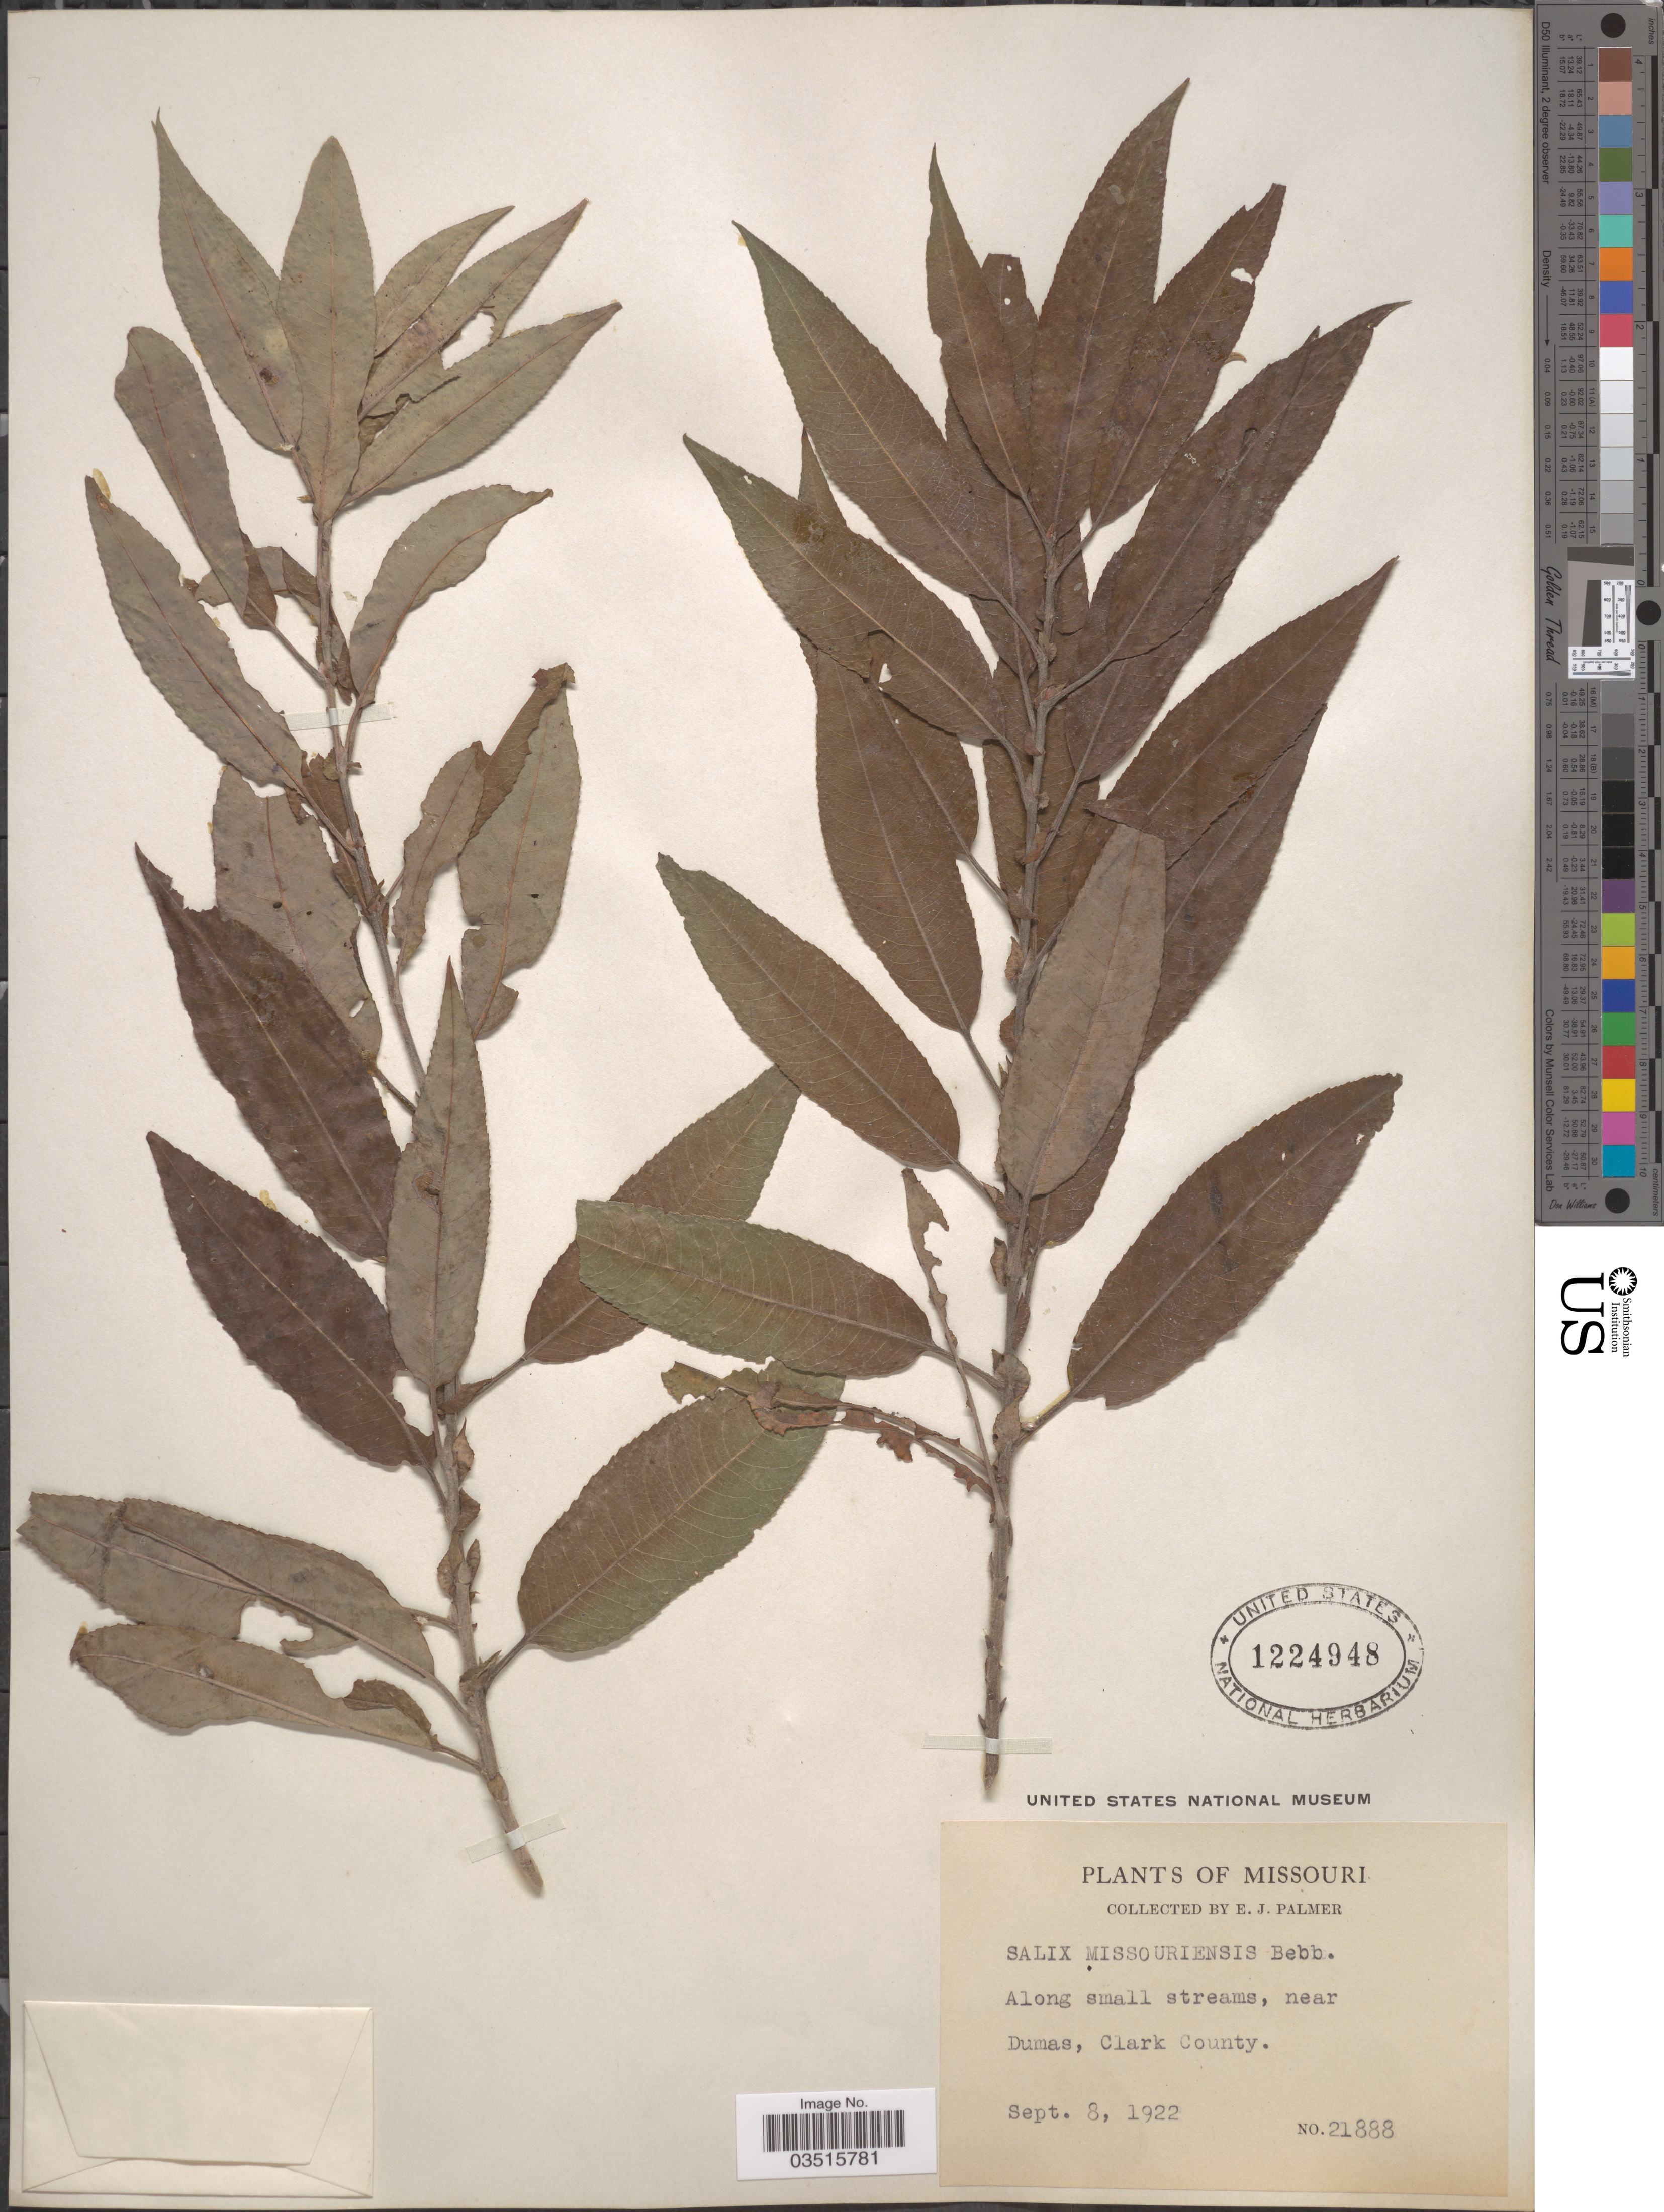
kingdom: Plantae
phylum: Tracheophyta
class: Magnoliopsida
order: Malpighiales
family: Salicaceae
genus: Salix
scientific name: Salix missouriensis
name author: Bebb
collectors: E. J. Palmer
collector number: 21888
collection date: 1922-09-08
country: United States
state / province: Missouri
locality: Along small streams, near Dumas, Clark County.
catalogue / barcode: US 1224948